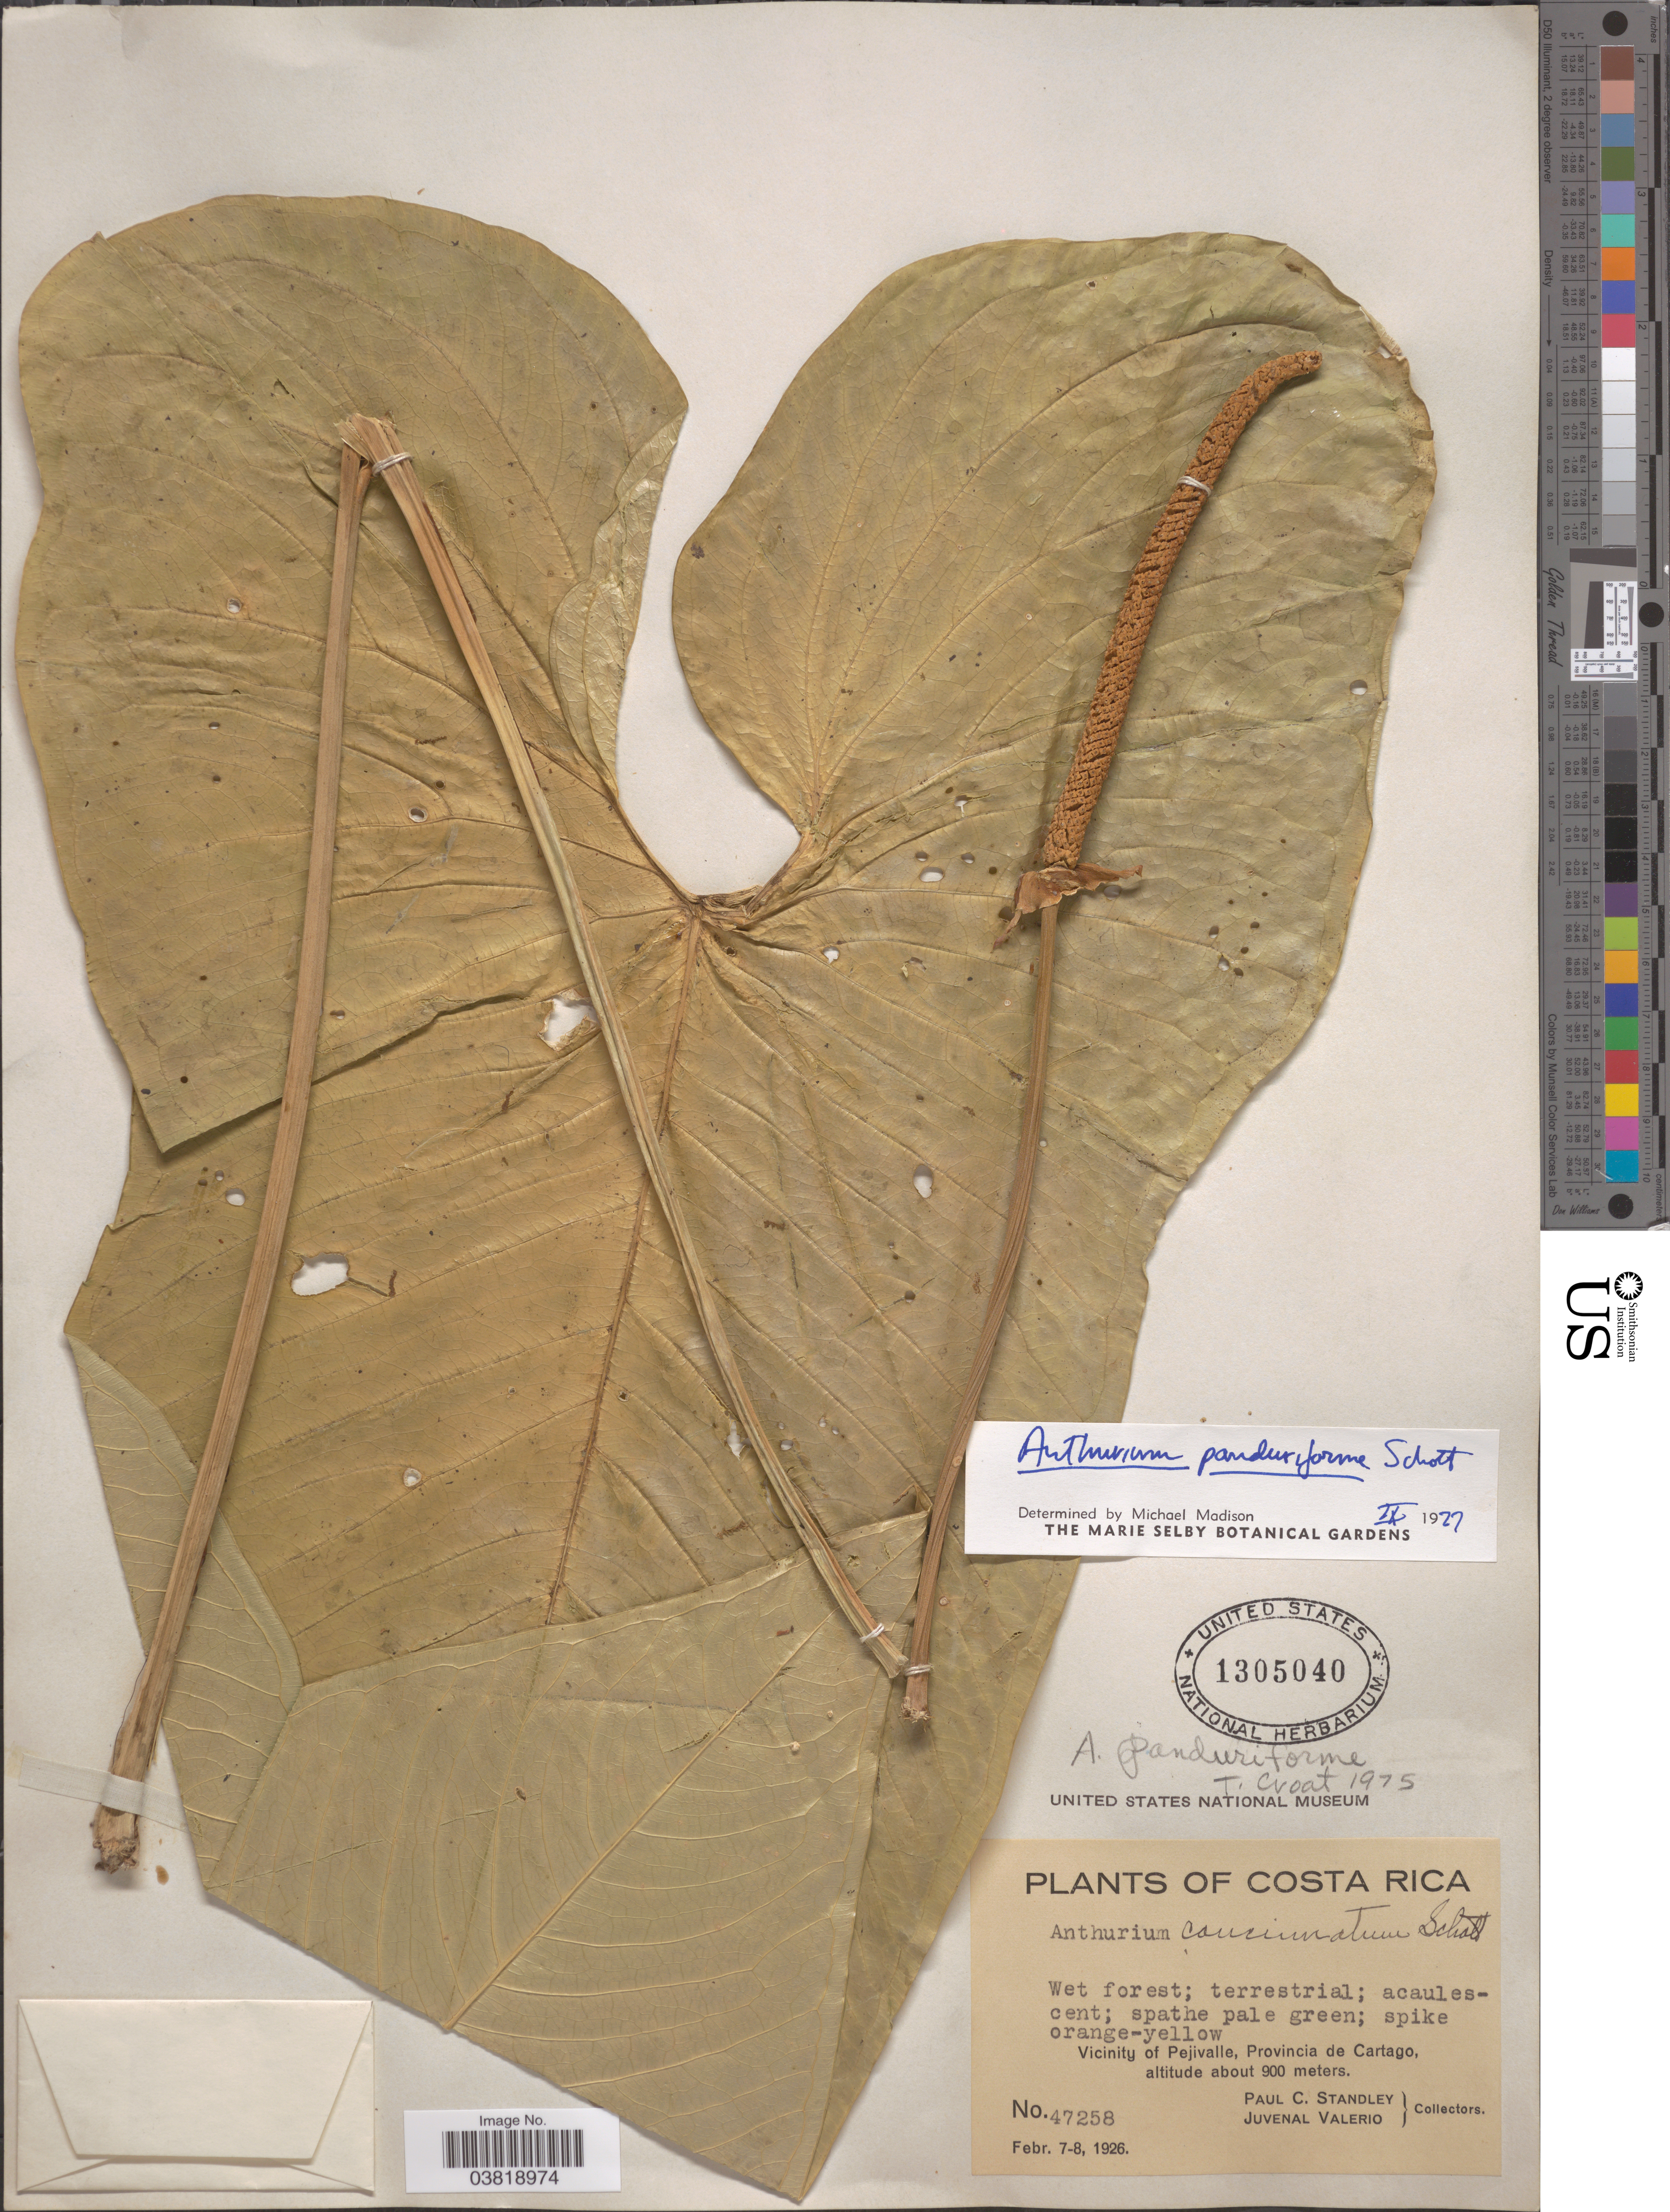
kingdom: Plantae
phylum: Tracheophyta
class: Liliopsida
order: Alismatales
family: Araceae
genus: Anthurium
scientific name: Anthurium panduriforme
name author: Schott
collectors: P. C. Standley & J. Valerio R.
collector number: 47258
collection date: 1926-02-07/1926-02-08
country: Costa Rica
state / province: Cartago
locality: Vicinity of Pejivalle.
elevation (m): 900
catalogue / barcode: US 1305040